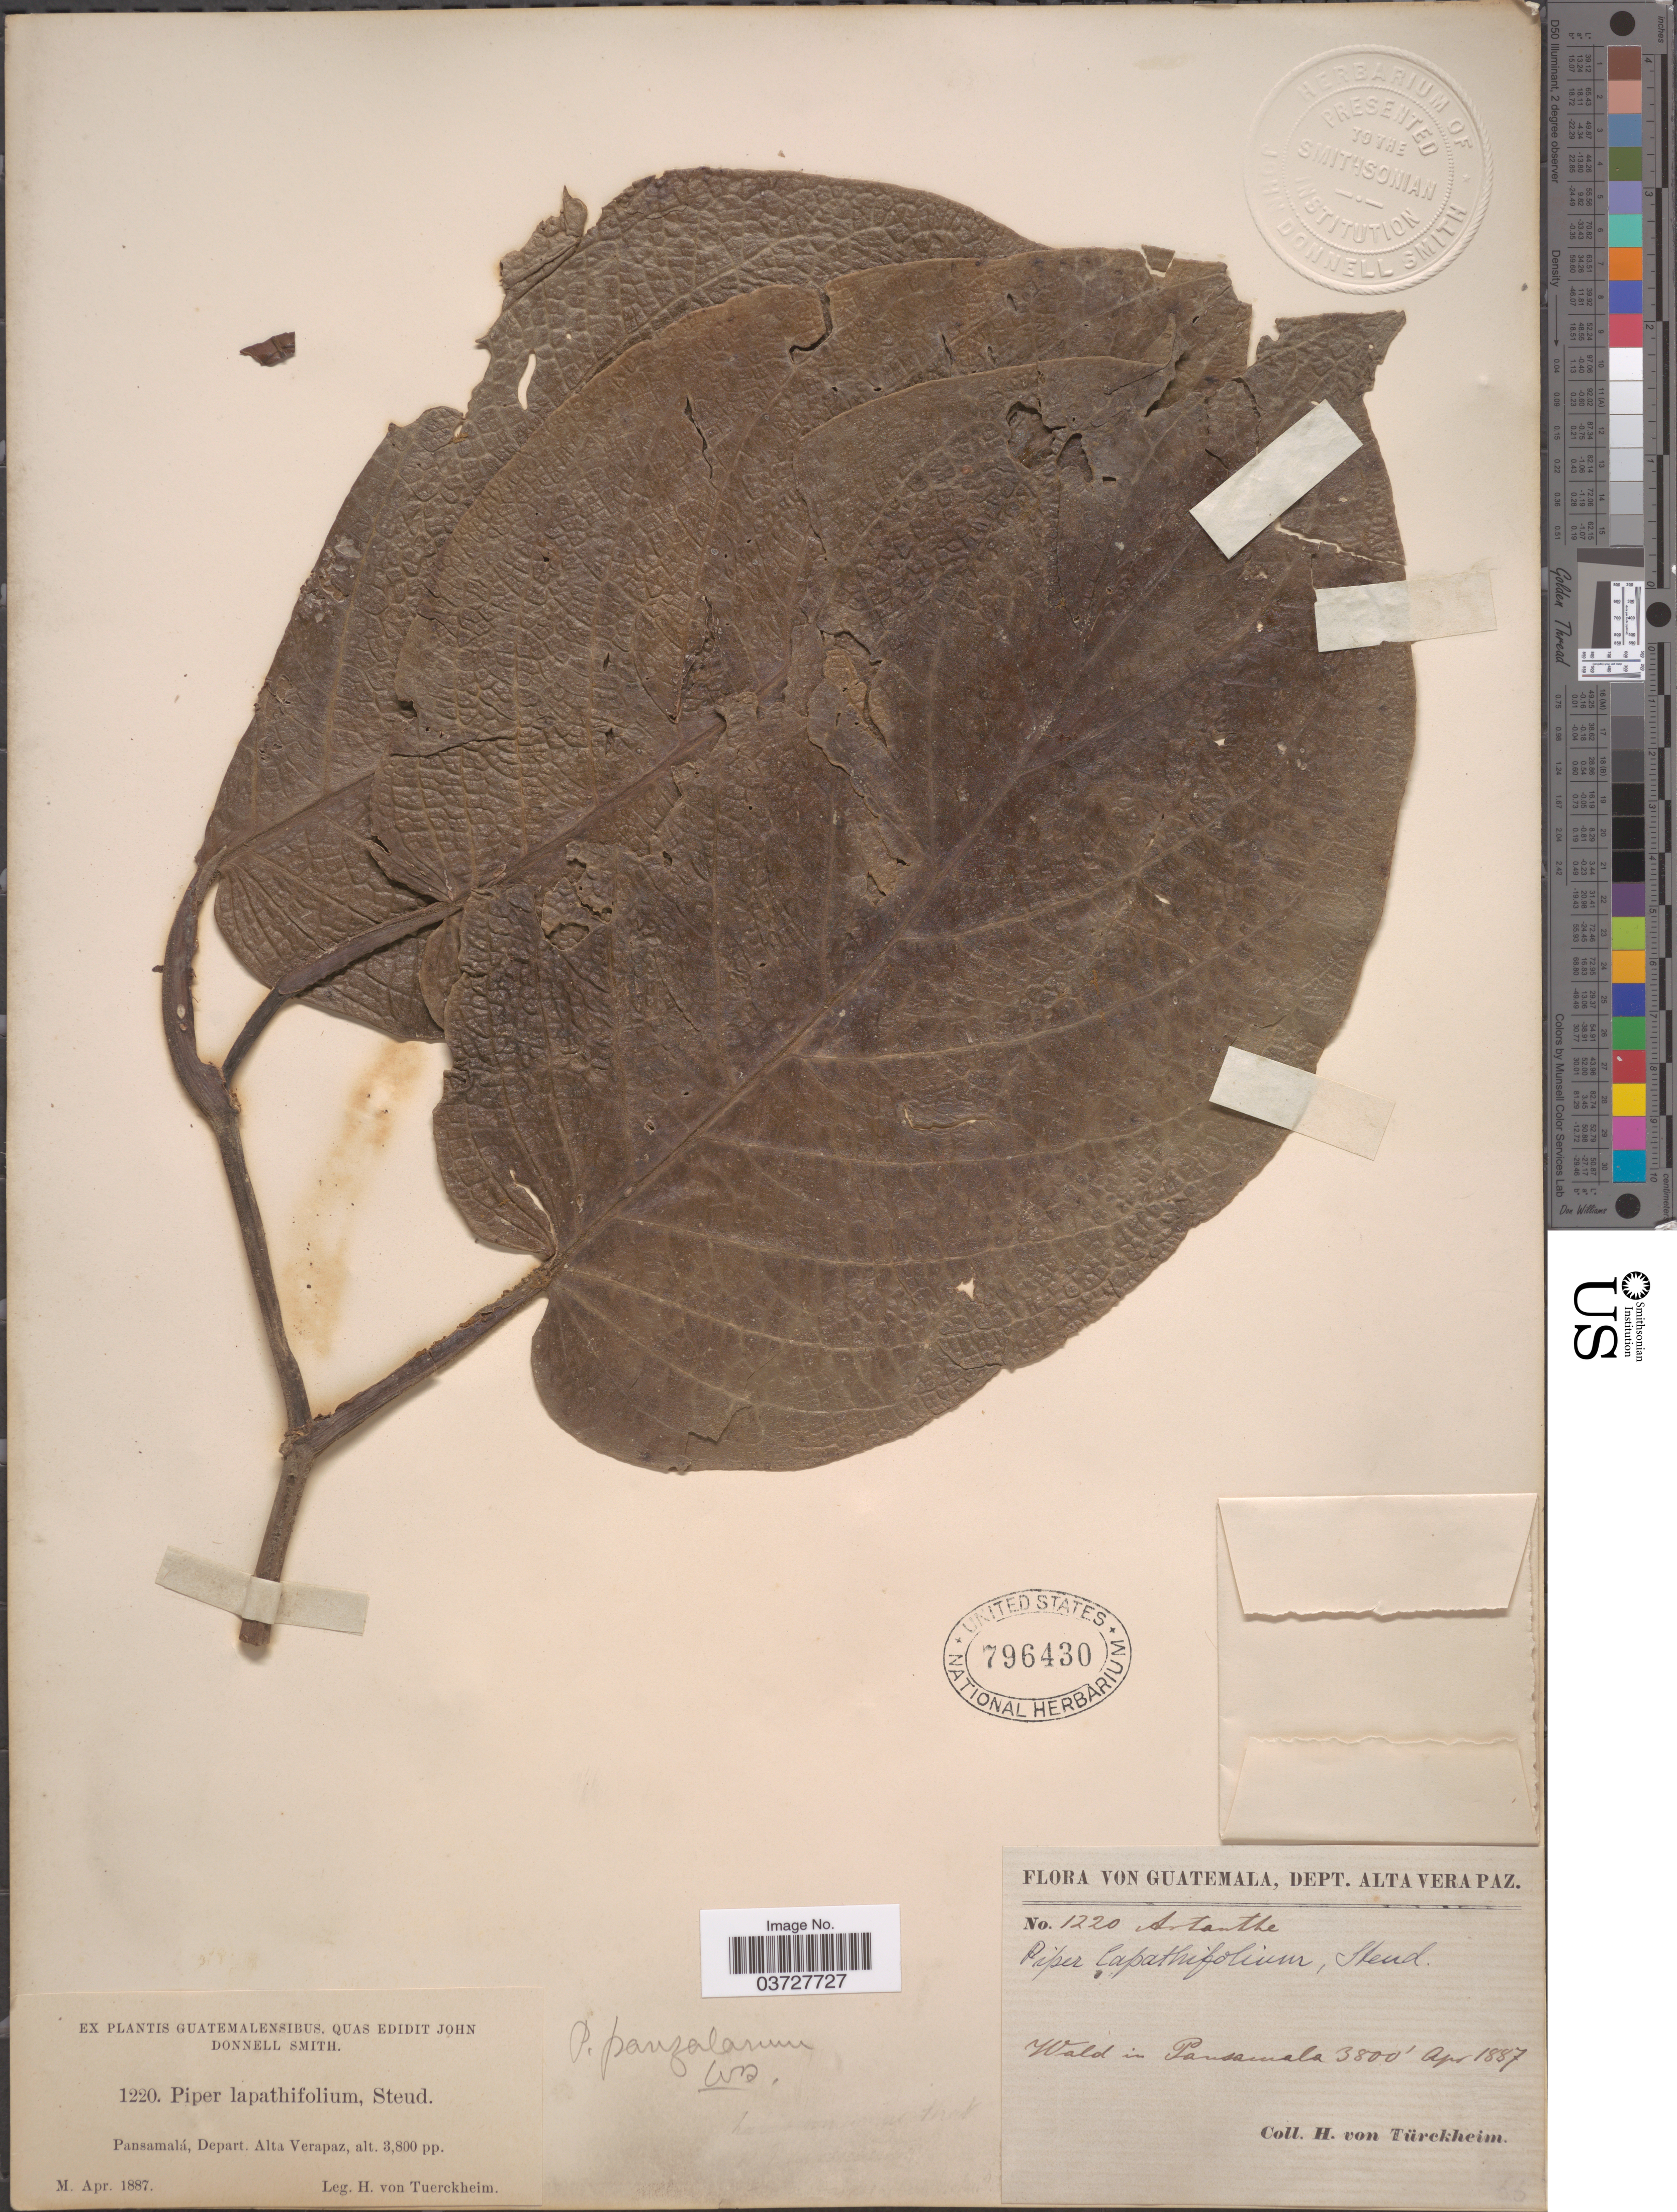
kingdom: Plantae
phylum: Tracheophyta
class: Magnoliopsida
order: Piperales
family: Piperaceae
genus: Piper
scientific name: Piper pansamalanum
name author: C. DC.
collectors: H. von Tuerckheim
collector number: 1220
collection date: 1887-04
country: Guatemala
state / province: Alta Verapaz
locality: Wald in Pansamalá, Depart. Alta Verapaz.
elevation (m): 1158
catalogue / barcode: US 796430